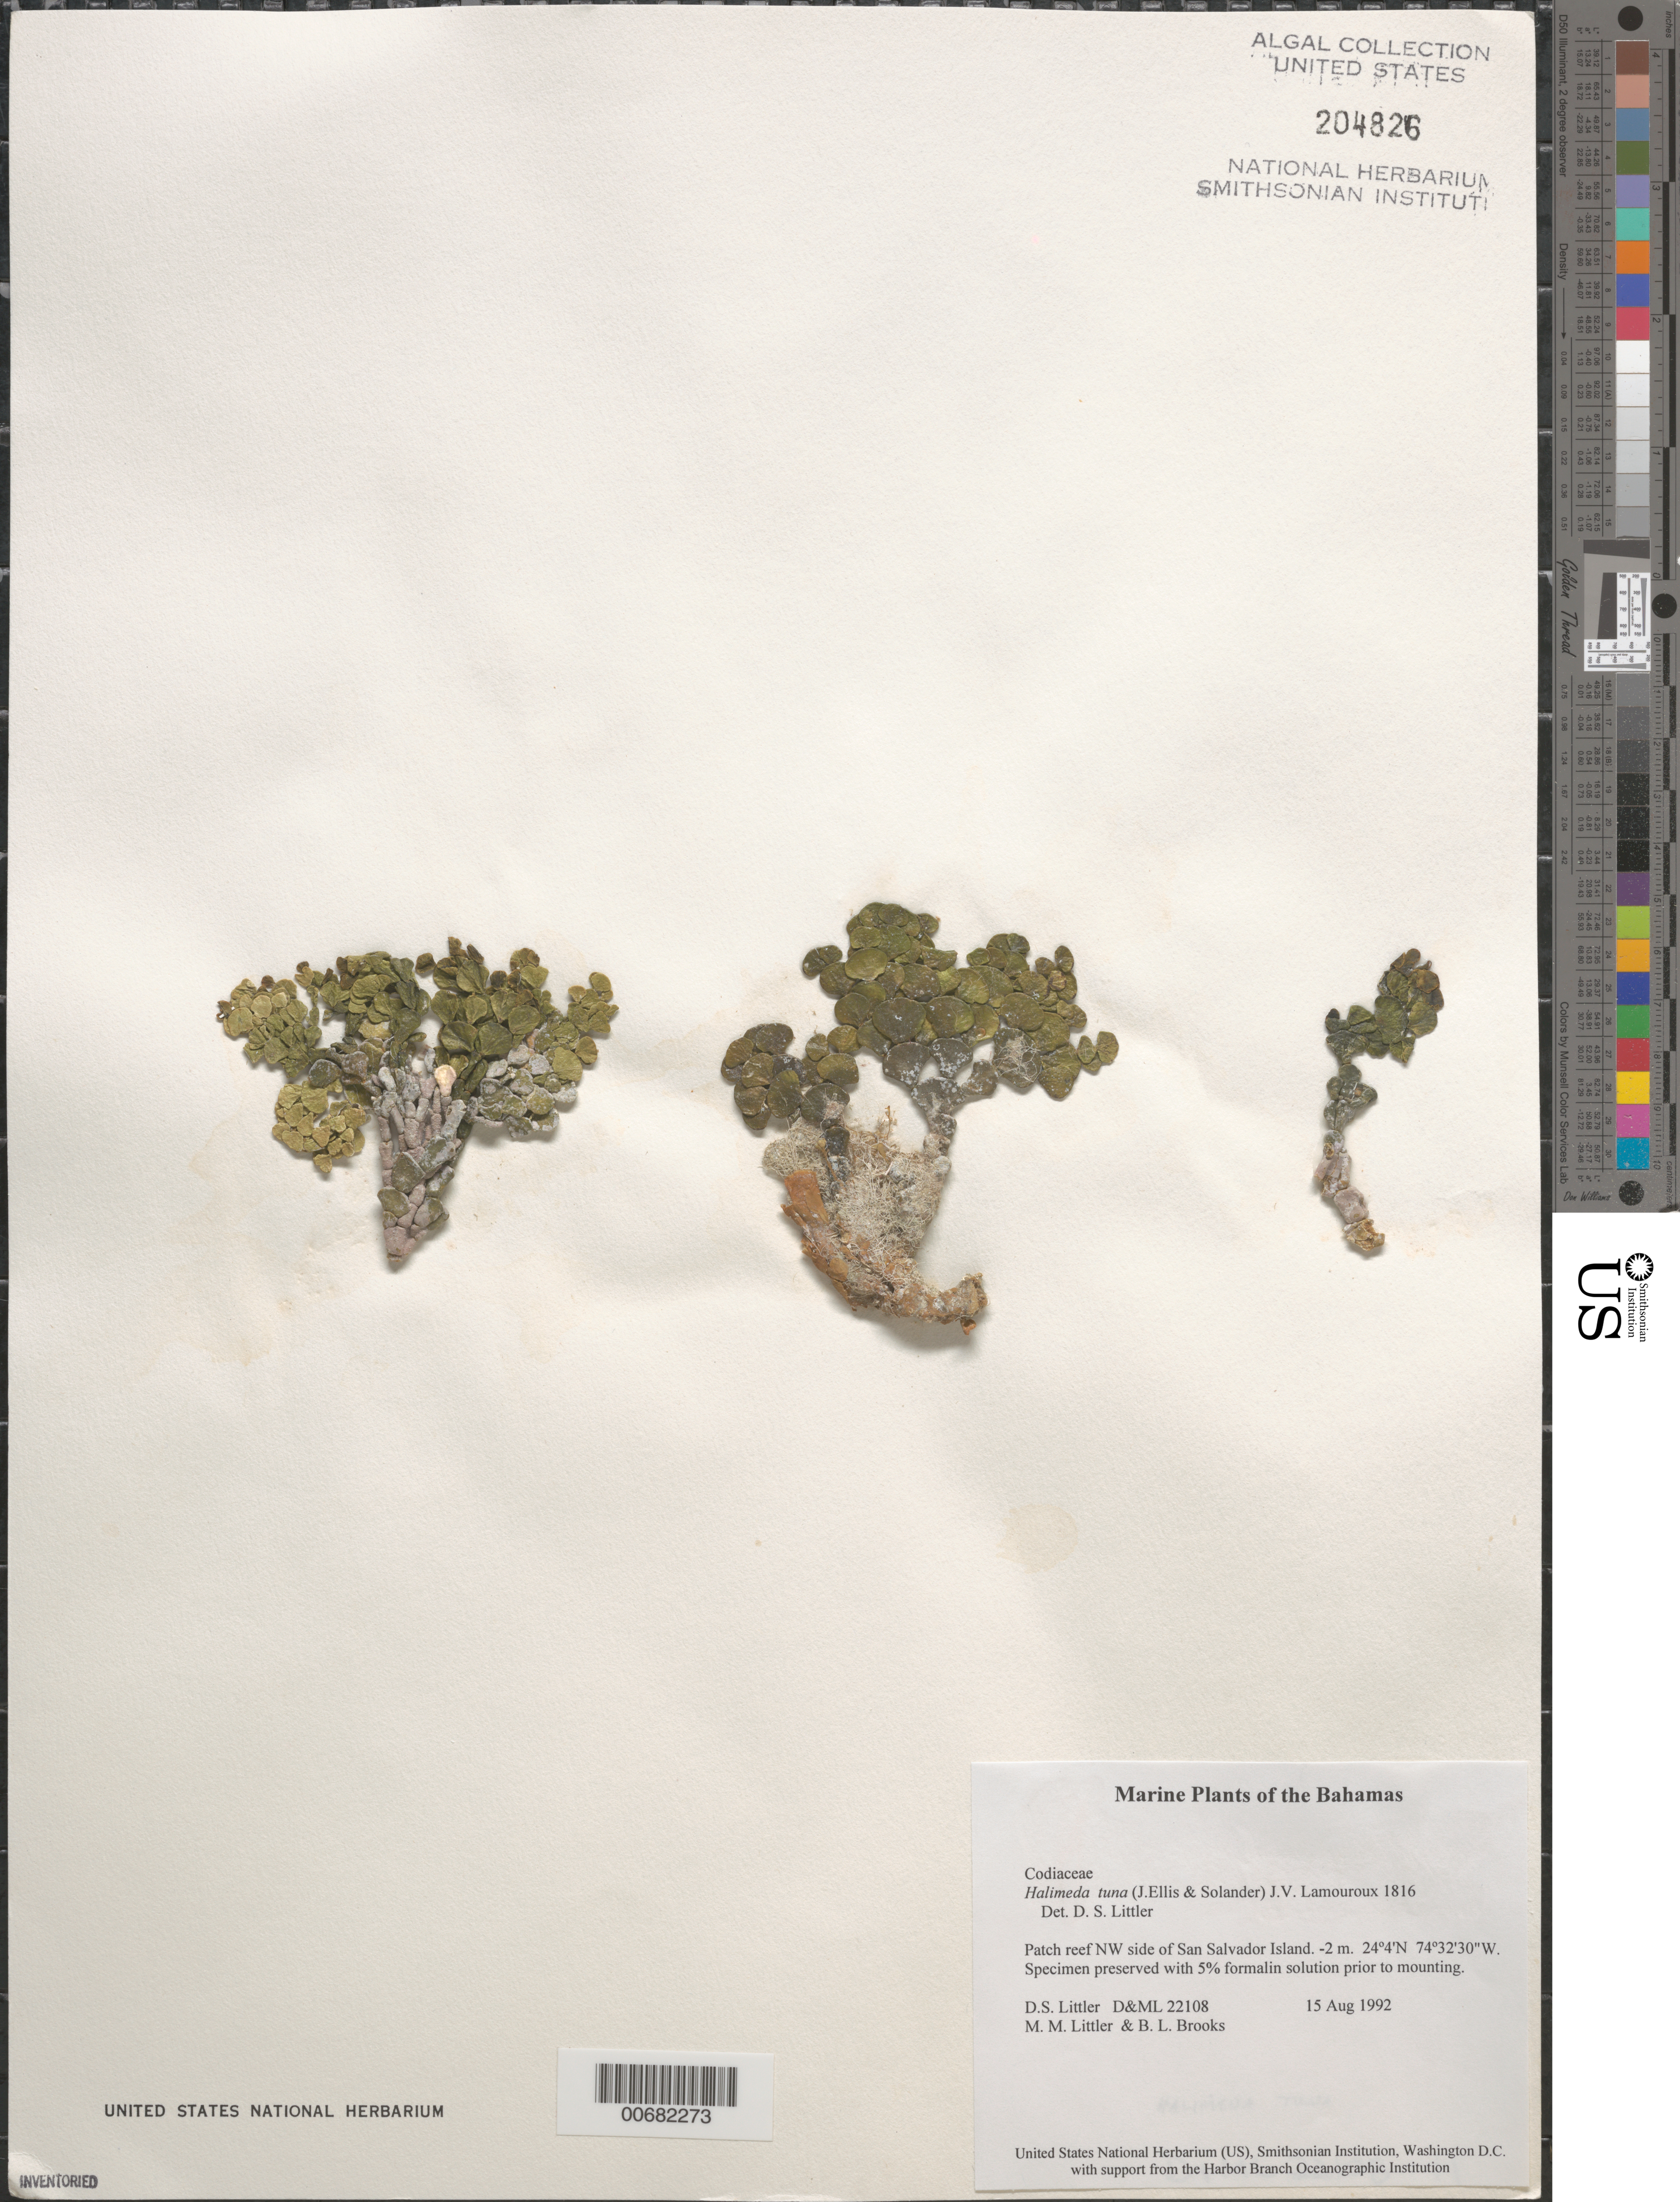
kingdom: Plantae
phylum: Chlorophyta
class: Ulvophyceae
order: Bryopsidales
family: Halimedaceae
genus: Halimeda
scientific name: Halimeda tuna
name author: (J. Ellis & Sol.) J.V.Lamouroux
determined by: Littler, D. S.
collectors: D. S. Littler, M. M. Littler & B. Brooks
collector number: D&ML 22108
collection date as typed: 15 Aug 1992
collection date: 1992-08-15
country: Bahamas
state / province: San Salvador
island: San Salvador Island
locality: Northwest side of island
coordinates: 24 4' N, 74 32' 30" W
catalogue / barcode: US 204826